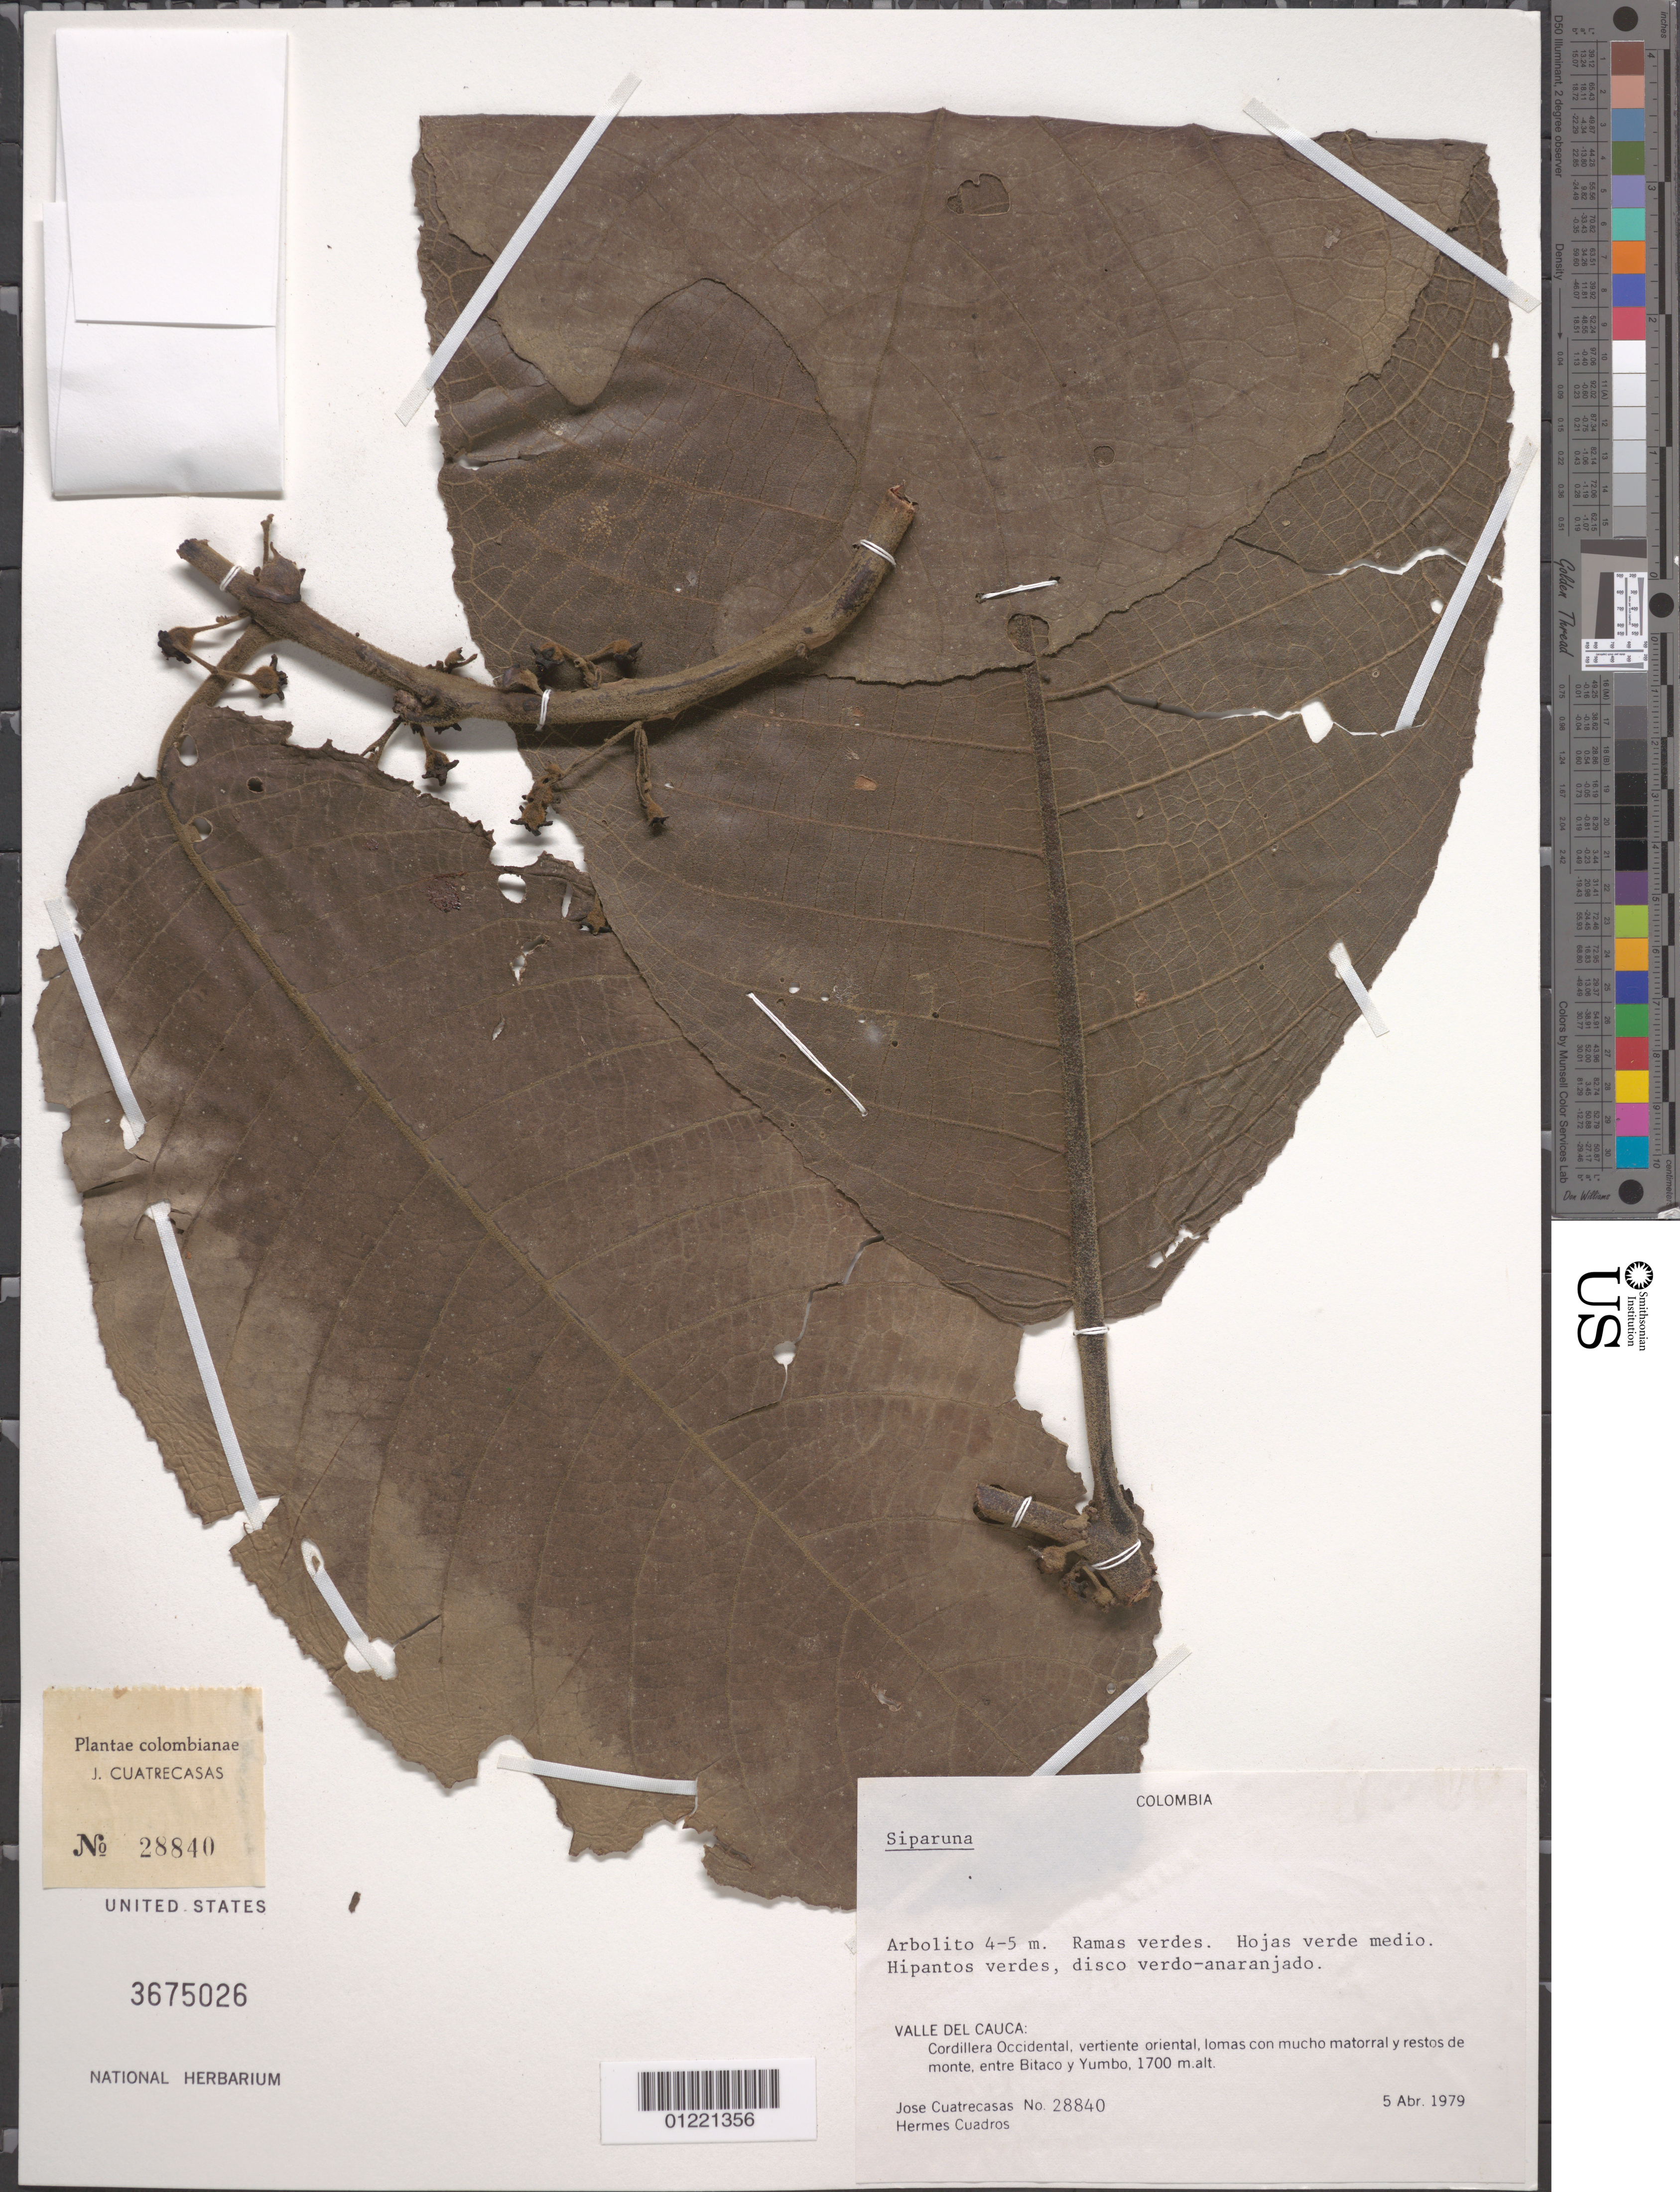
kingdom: Plantae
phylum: Tracheophyta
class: Magnoliopsida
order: Laurales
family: Siparunaceae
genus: Siparuna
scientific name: Siparuna sp.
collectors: J. Cuatrecasas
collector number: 28840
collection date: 1979-04-05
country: Colombia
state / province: Valle del Cauca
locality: Cordillera Occidental, vertiente oriental, lomas con mucho matorral y restos de monte, entre Bitaco y Yumbo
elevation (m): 1700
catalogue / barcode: US 3675026